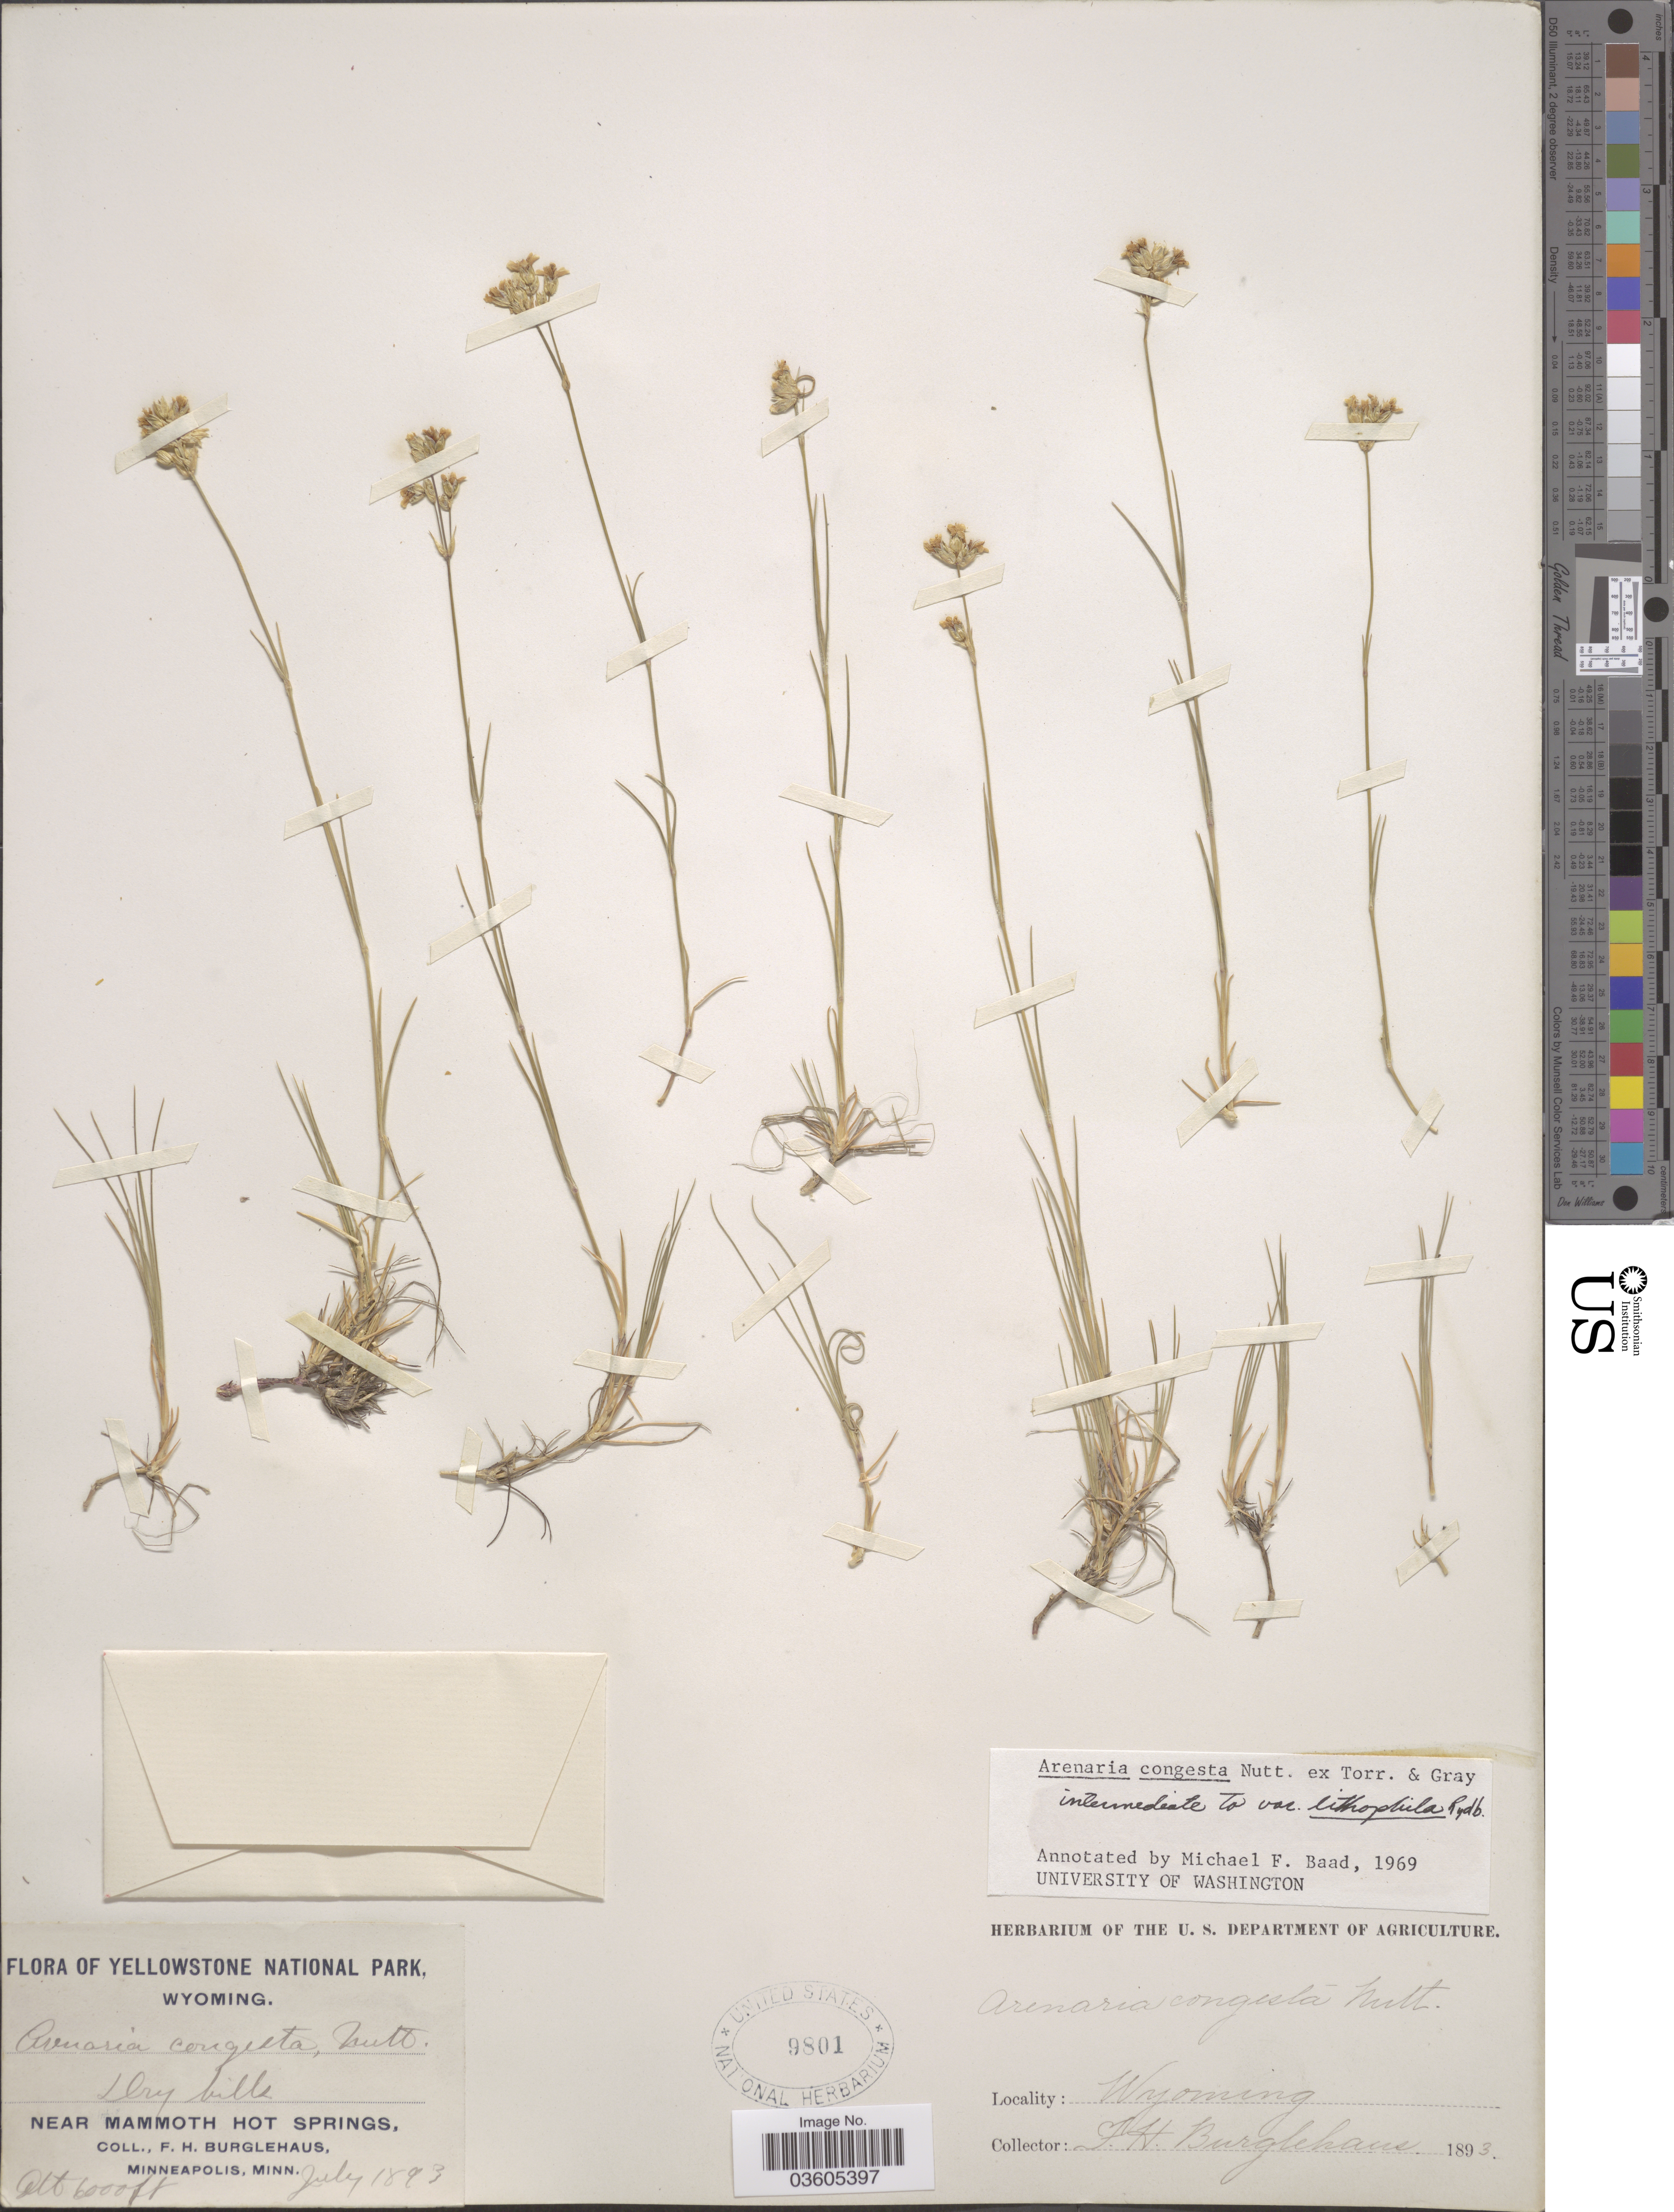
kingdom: Plantae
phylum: Tracheophyta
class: Magnoliopsida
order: Caryophyllales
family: Caryophyllaceae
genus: Eremogone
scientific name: Eremogone congesta var. congesta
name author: (Nutt.) Ikonn.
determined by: Strong, Mark T., (BOT), Smithsonian Institution - National Museum of Natural History (UNITED STATES)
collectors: F. Burglehaus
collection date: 1893-07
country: United States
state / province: Wyoming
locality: Yellowstone National Park. Near Mammoth Hot Springs.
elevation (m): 1829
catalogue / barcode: US 9801